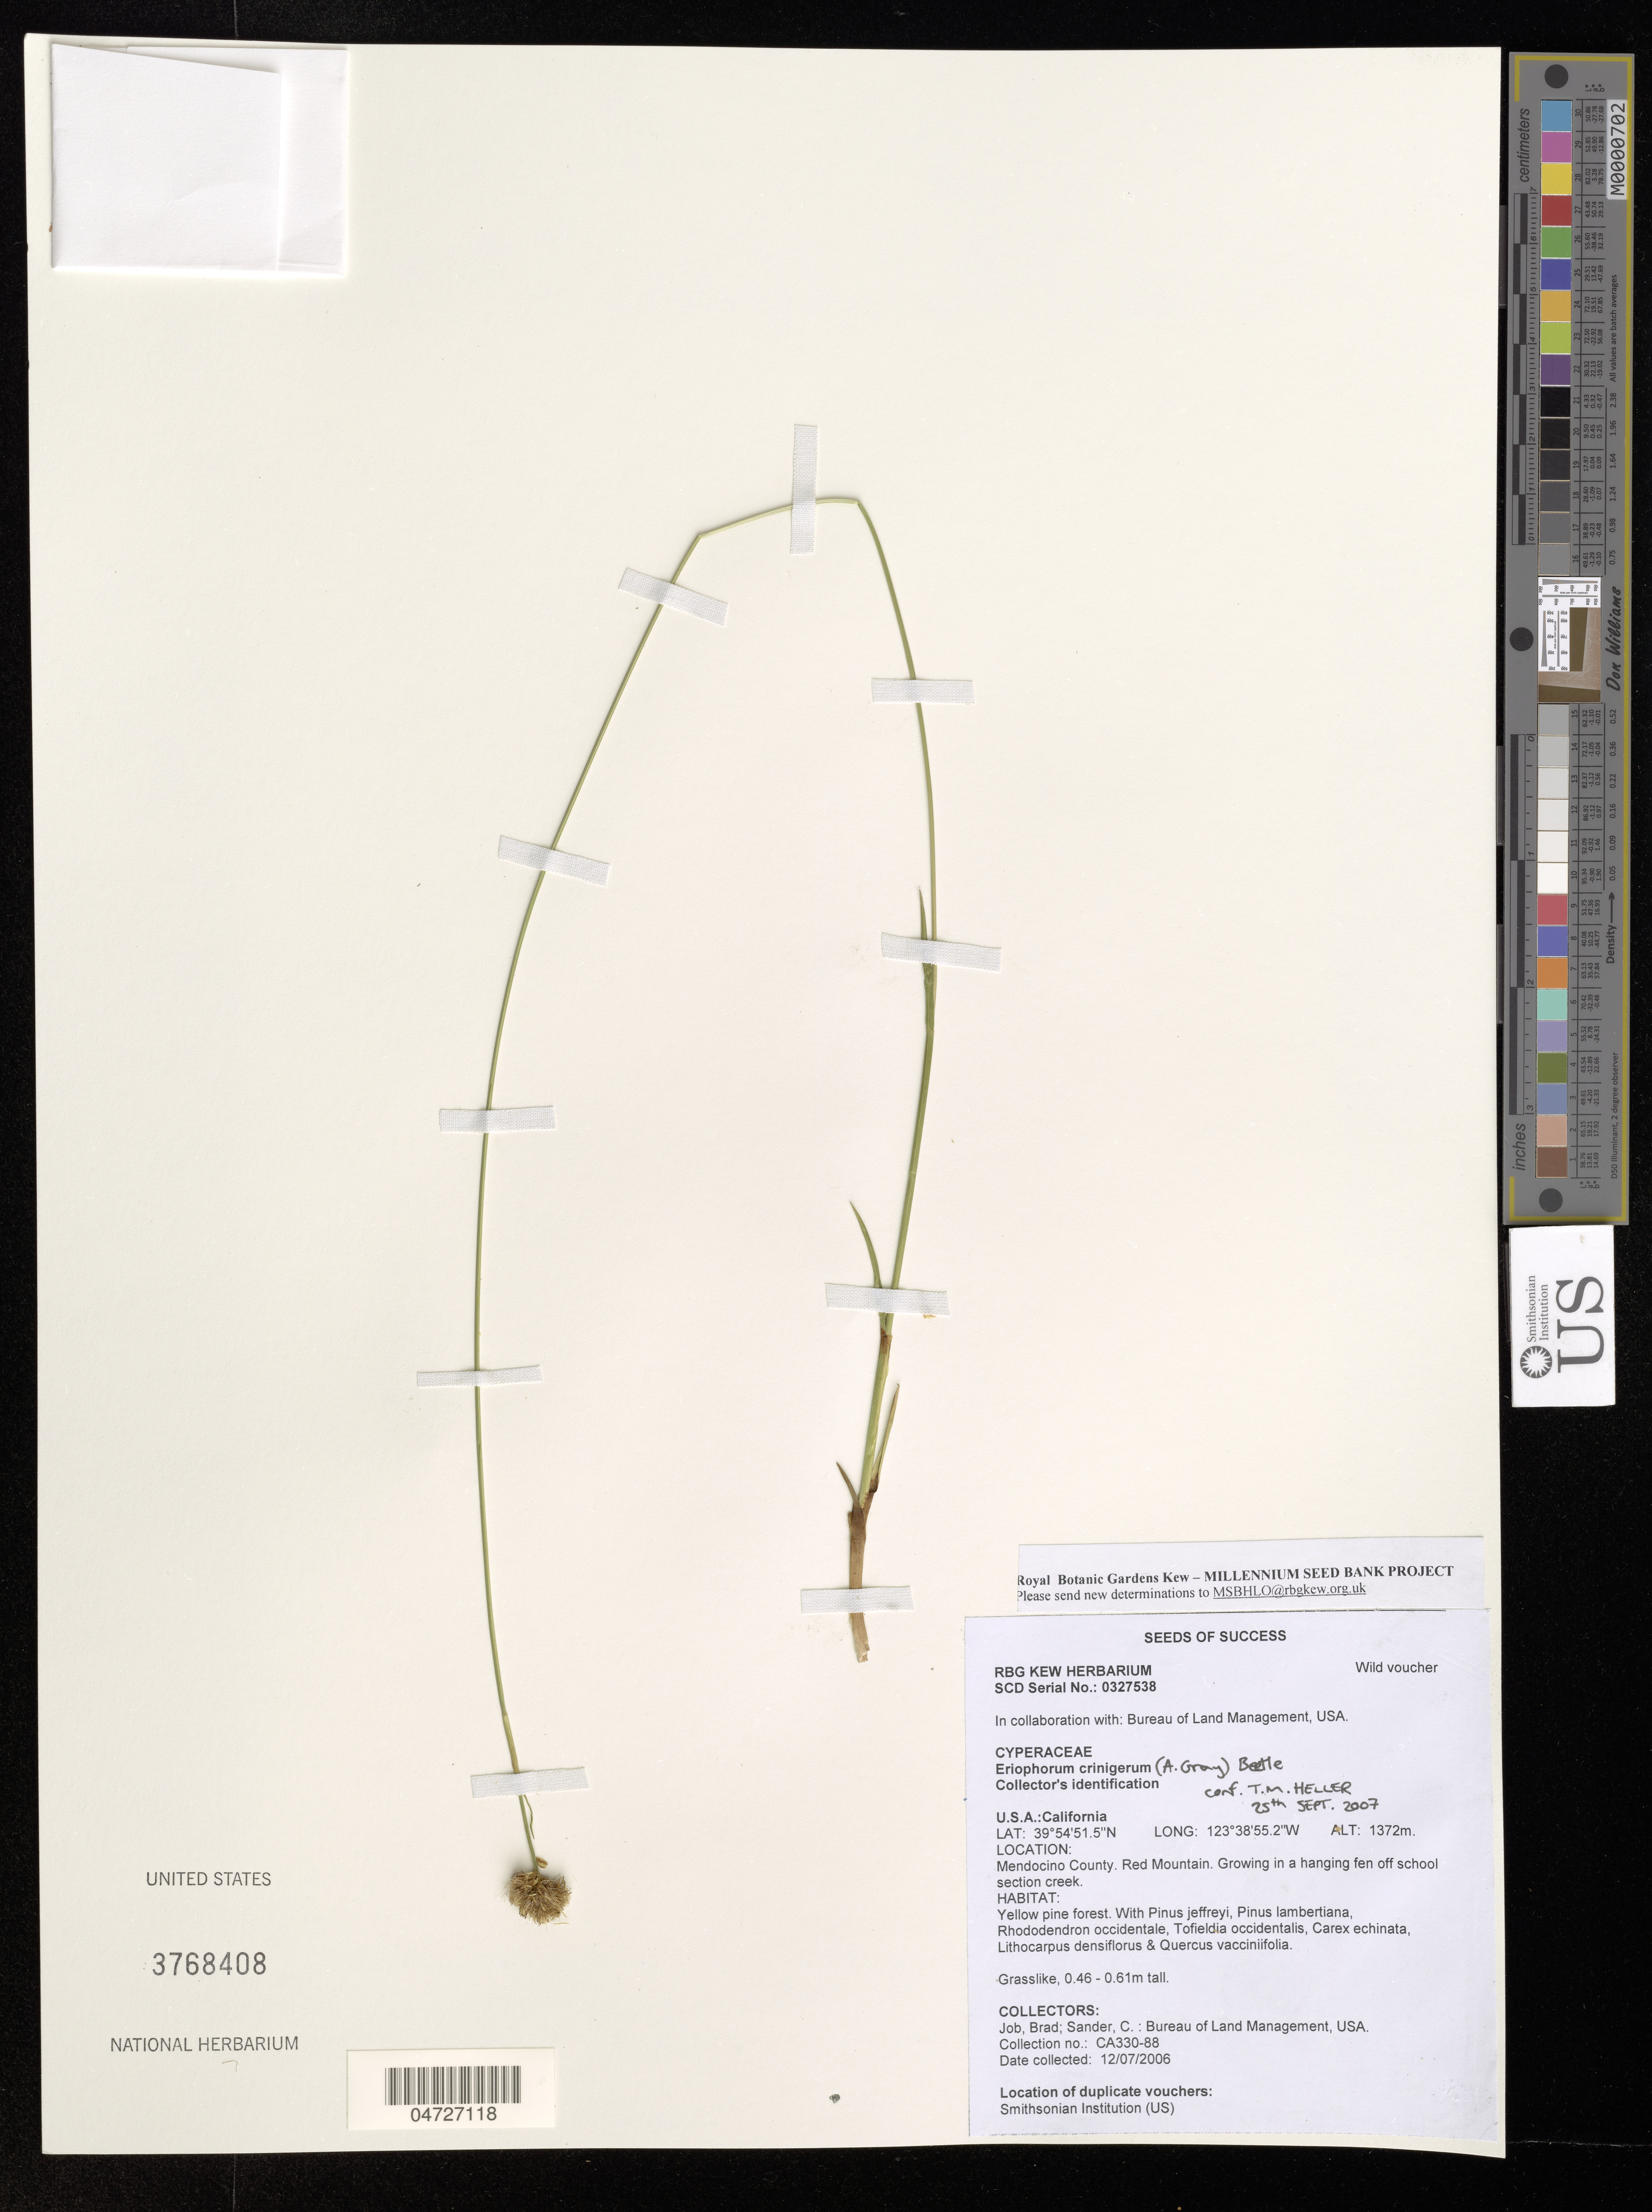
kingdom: Plantae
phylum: Tracheophyta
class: Liliopsida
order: Poales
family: Cyperaceae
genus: Eriophorum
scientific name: Eriophorum crinigerum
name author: (A. Gray) Beetle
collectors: B. Job & C. Sander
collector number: CA330-88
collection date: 2006-07-12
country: United States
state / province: California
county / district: Mendocino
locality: Mendocino County. Red Mountain. Growing in a hanging fen off school section creek.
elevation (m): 1372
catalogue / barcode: US 3768408